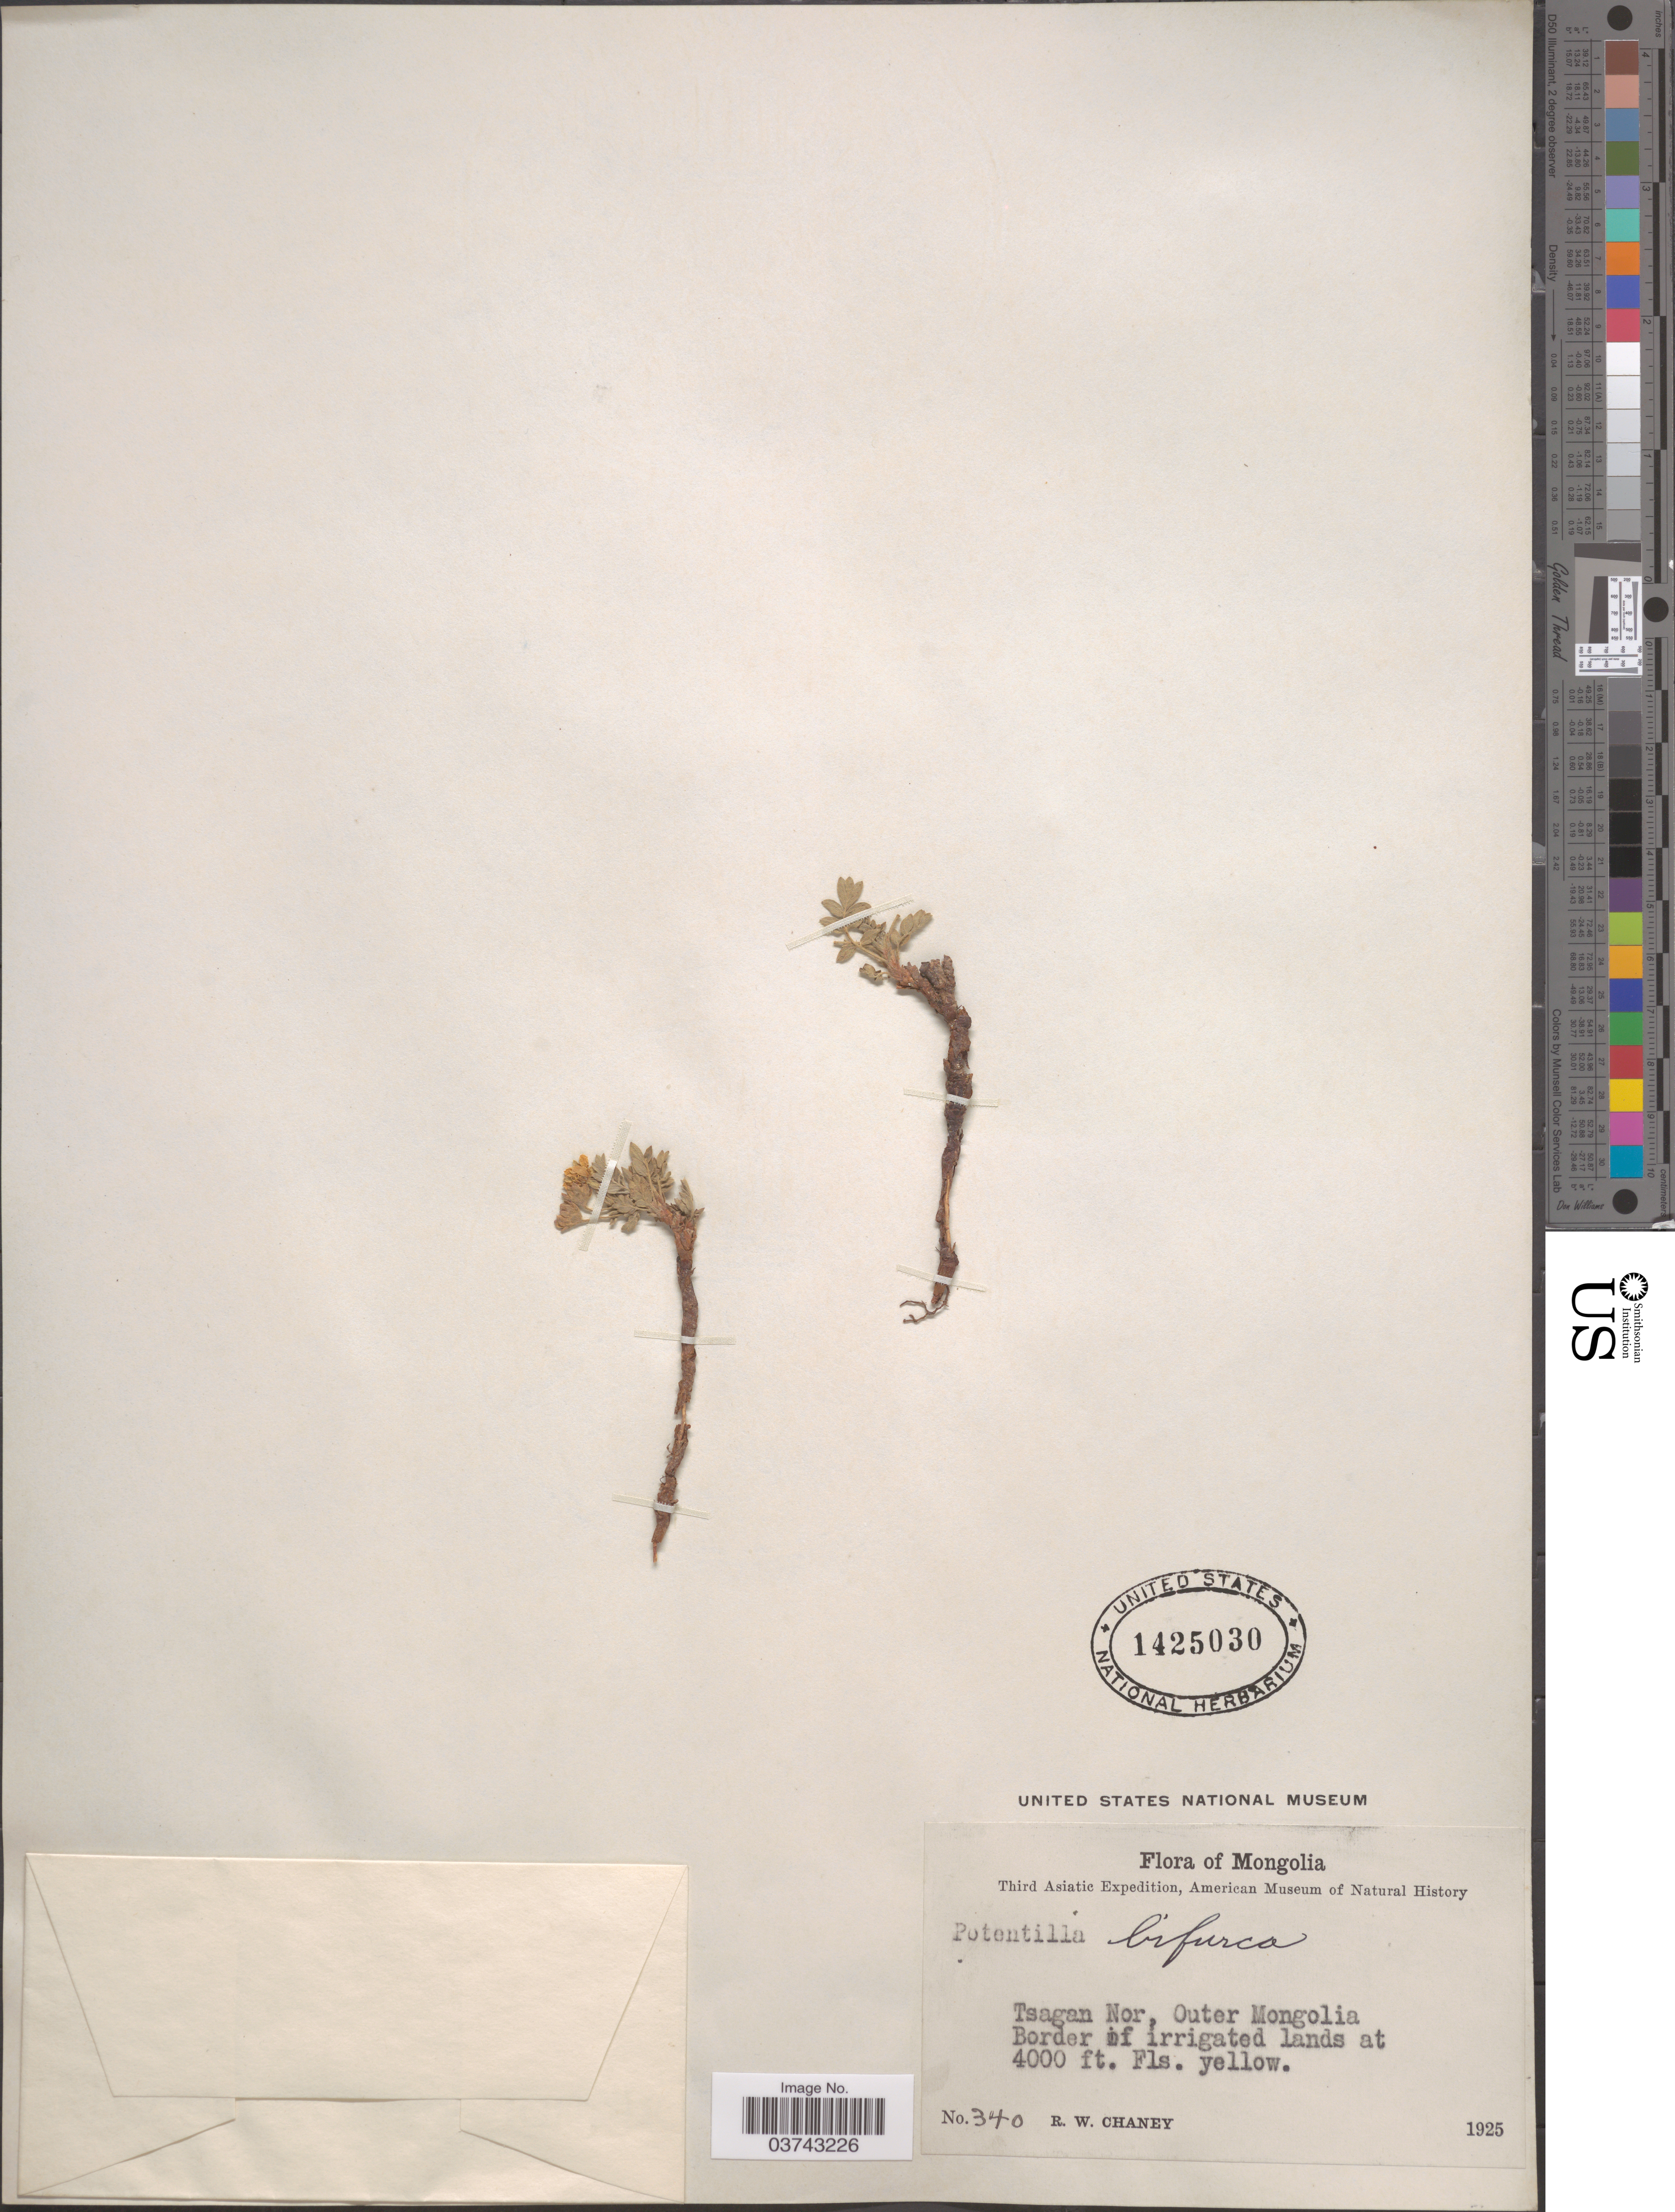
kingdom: Plantae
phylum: Tracheophyta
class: Magnoliopsida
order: Rosales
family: Rosaceae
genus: Sibbaldianthe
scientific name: Sibbaldianthe bifurca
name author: (L.) Kurtto & T. Erikss.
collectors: R. Chaney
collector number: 340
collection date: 1925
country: Mongolia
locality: Tsagan Nor, Outer Mongolia. Border of irrigated lands.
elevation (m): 1219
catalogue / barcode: US 1425030